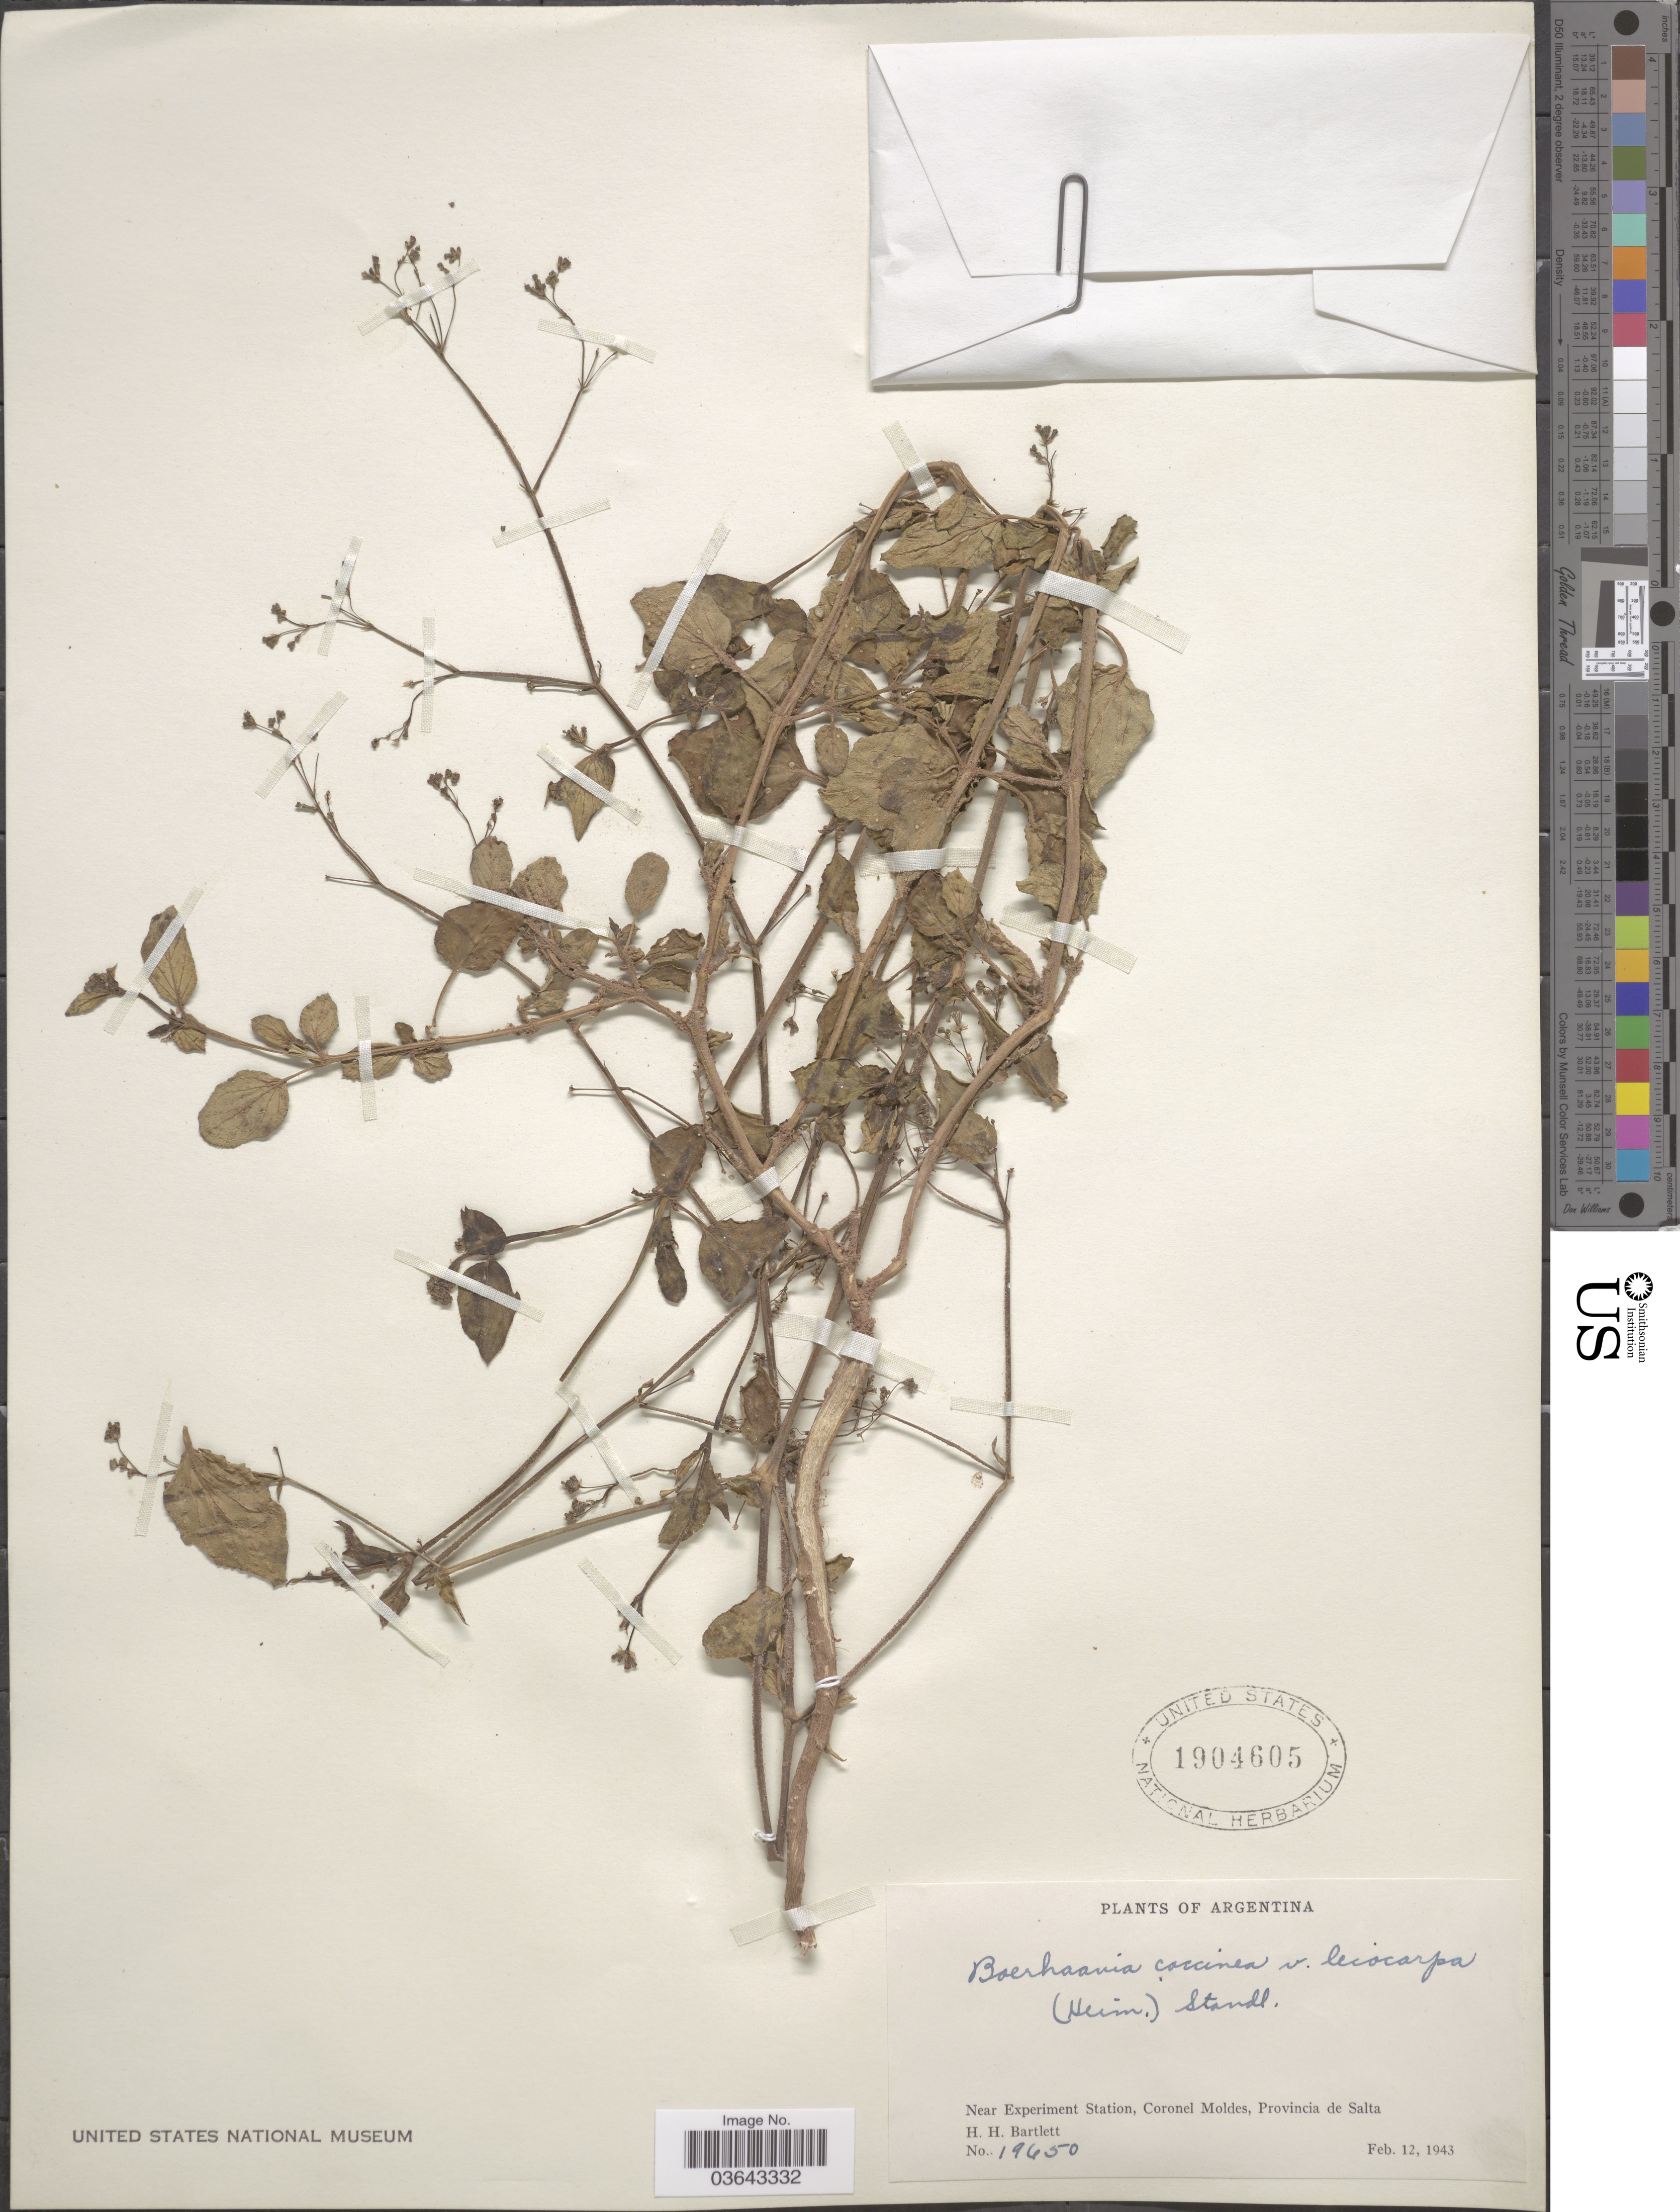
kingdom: Plantae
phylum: Tracheophyta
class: Magnoliopsida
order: Caryophyllales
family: Nyctaginaceae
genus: Boerhavia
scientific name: Boerhavia diffusa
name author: L.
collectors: H. H. Bartlett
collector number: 19650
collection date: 1943-02-12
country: Argentina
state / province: Salta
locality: Near Experiment Station, Coronel Moldes.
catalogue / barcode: US 1904605